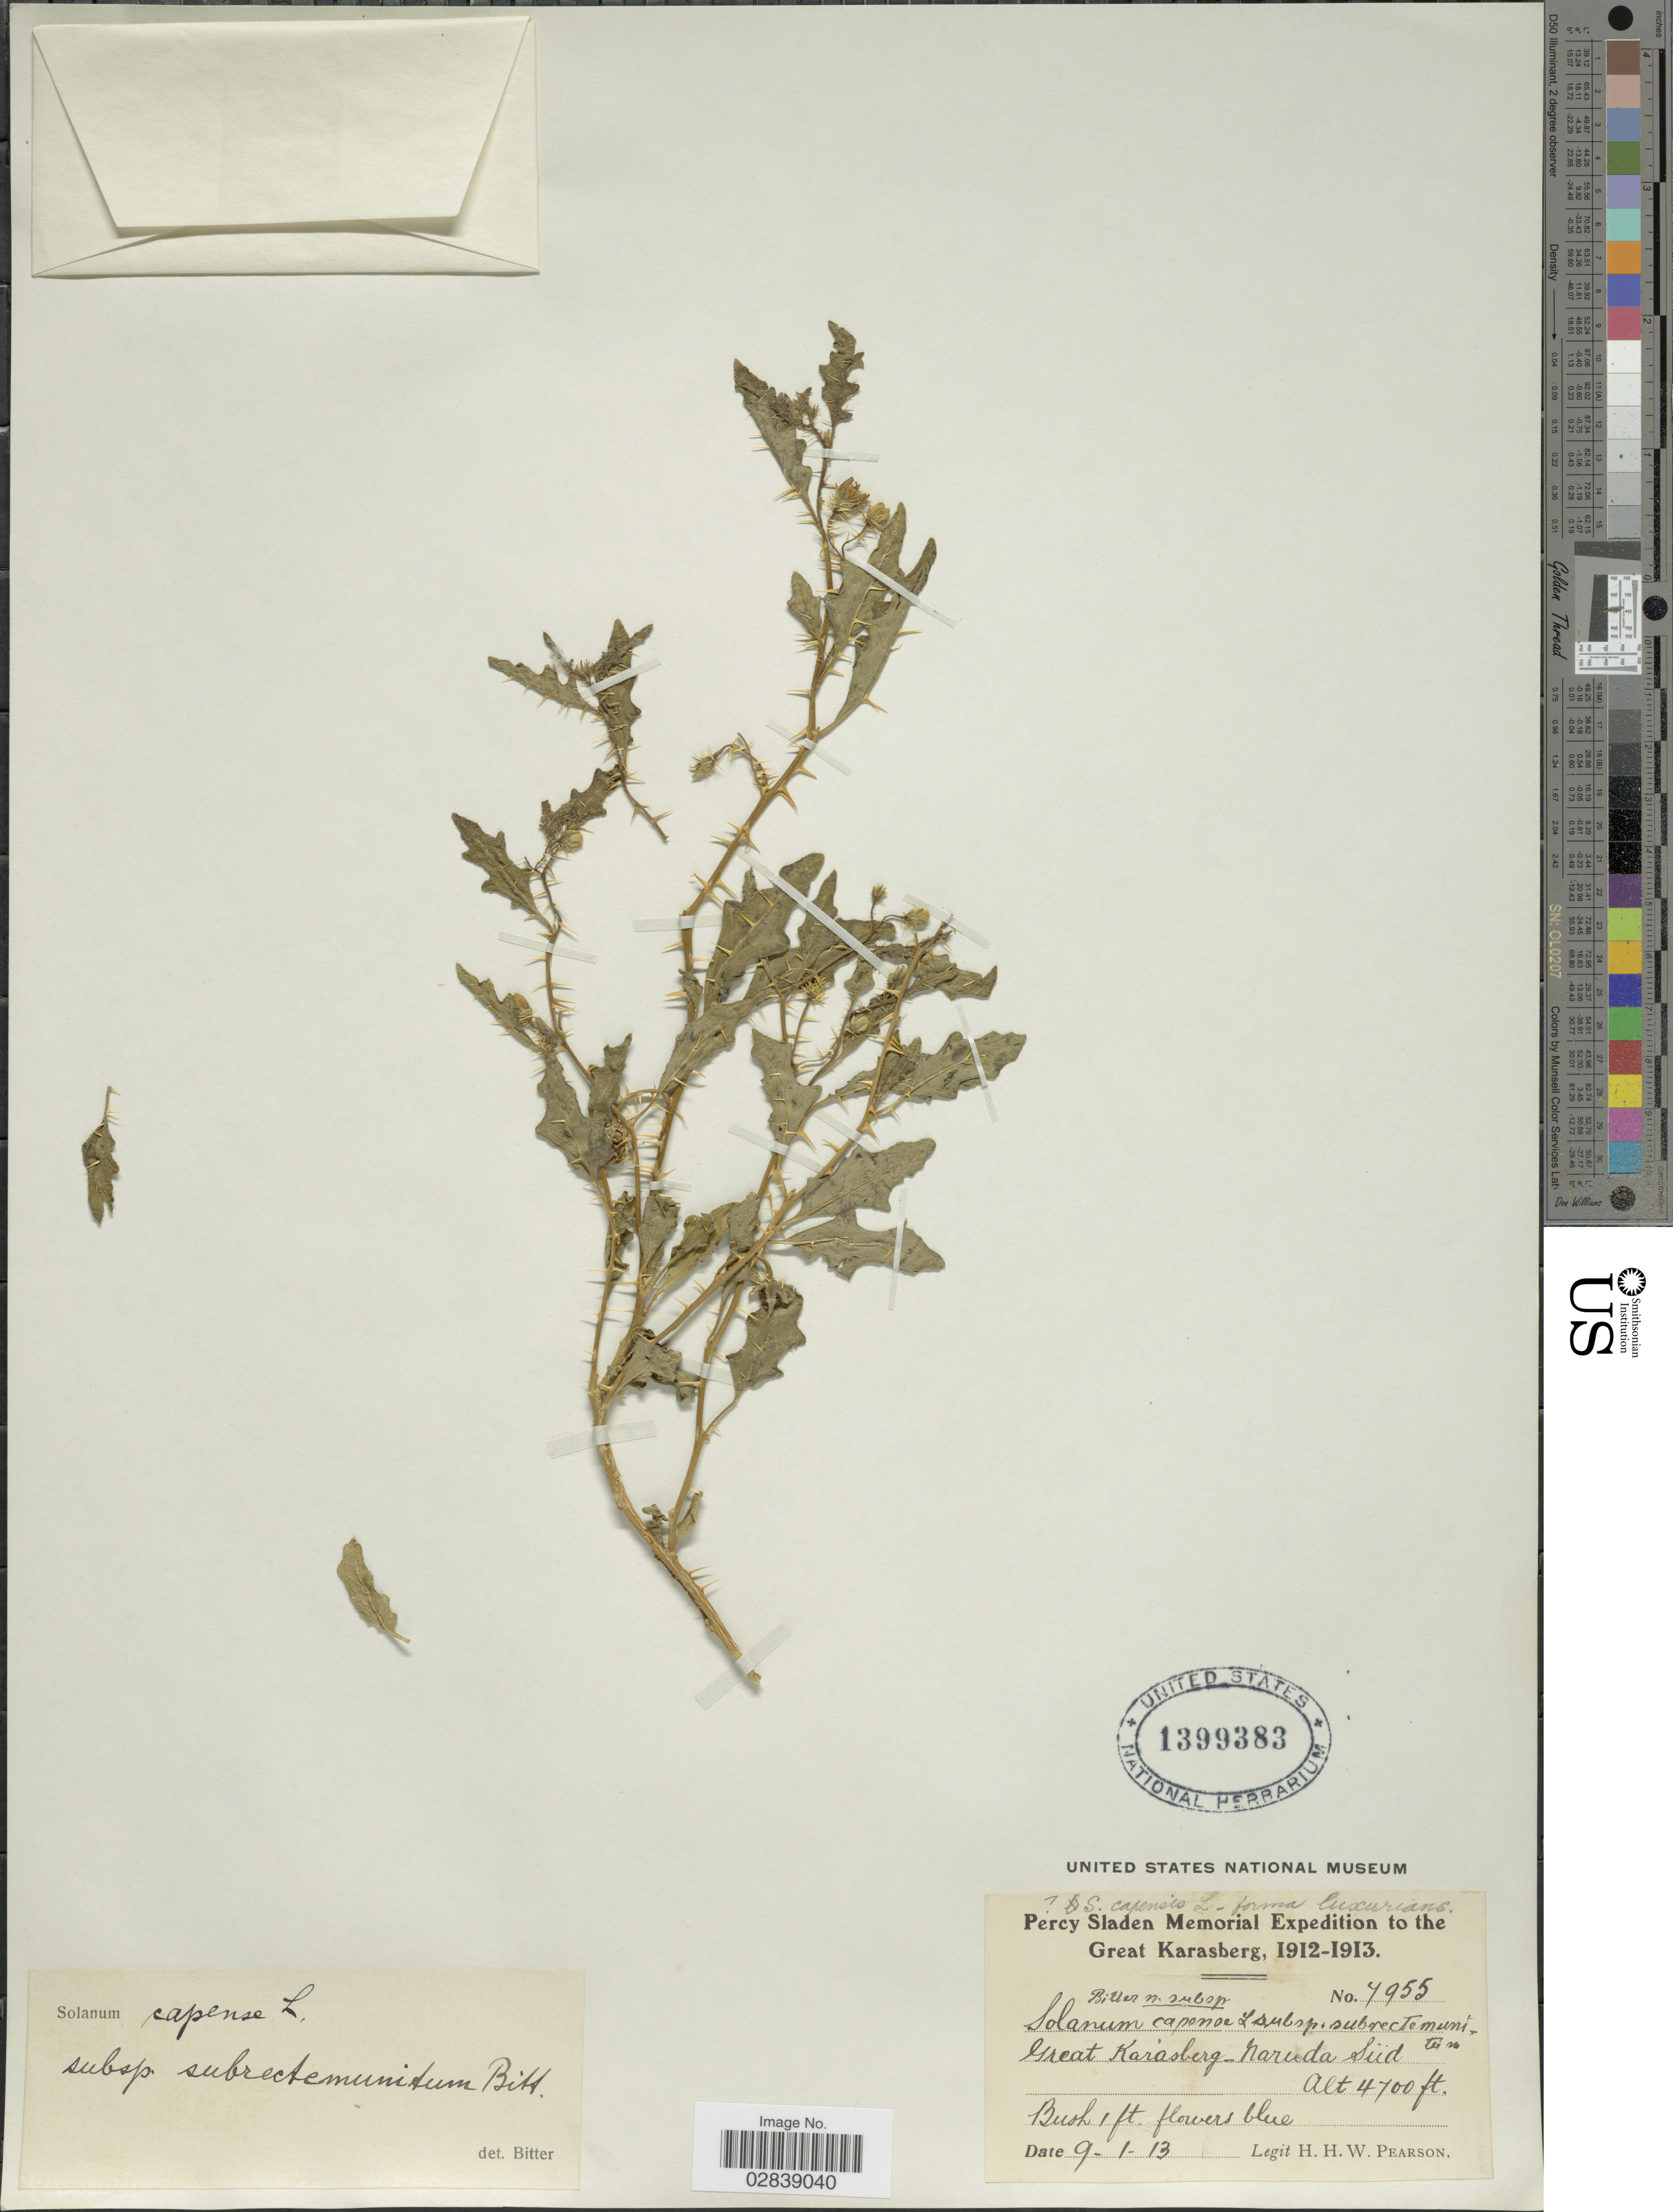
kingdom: Plantae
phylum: Tracheophyta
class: Magnoliopsida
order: Solanales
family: Solanaceae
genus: Solanum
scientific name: Solanum capense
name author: L.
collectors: H. H. W. Pearson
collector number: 4955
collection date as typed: Transcribed d/m/y: 9/1/13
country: South Africa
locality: Great Karasberg - Naruda Süd.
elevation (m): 1433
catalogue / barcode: US 1399383